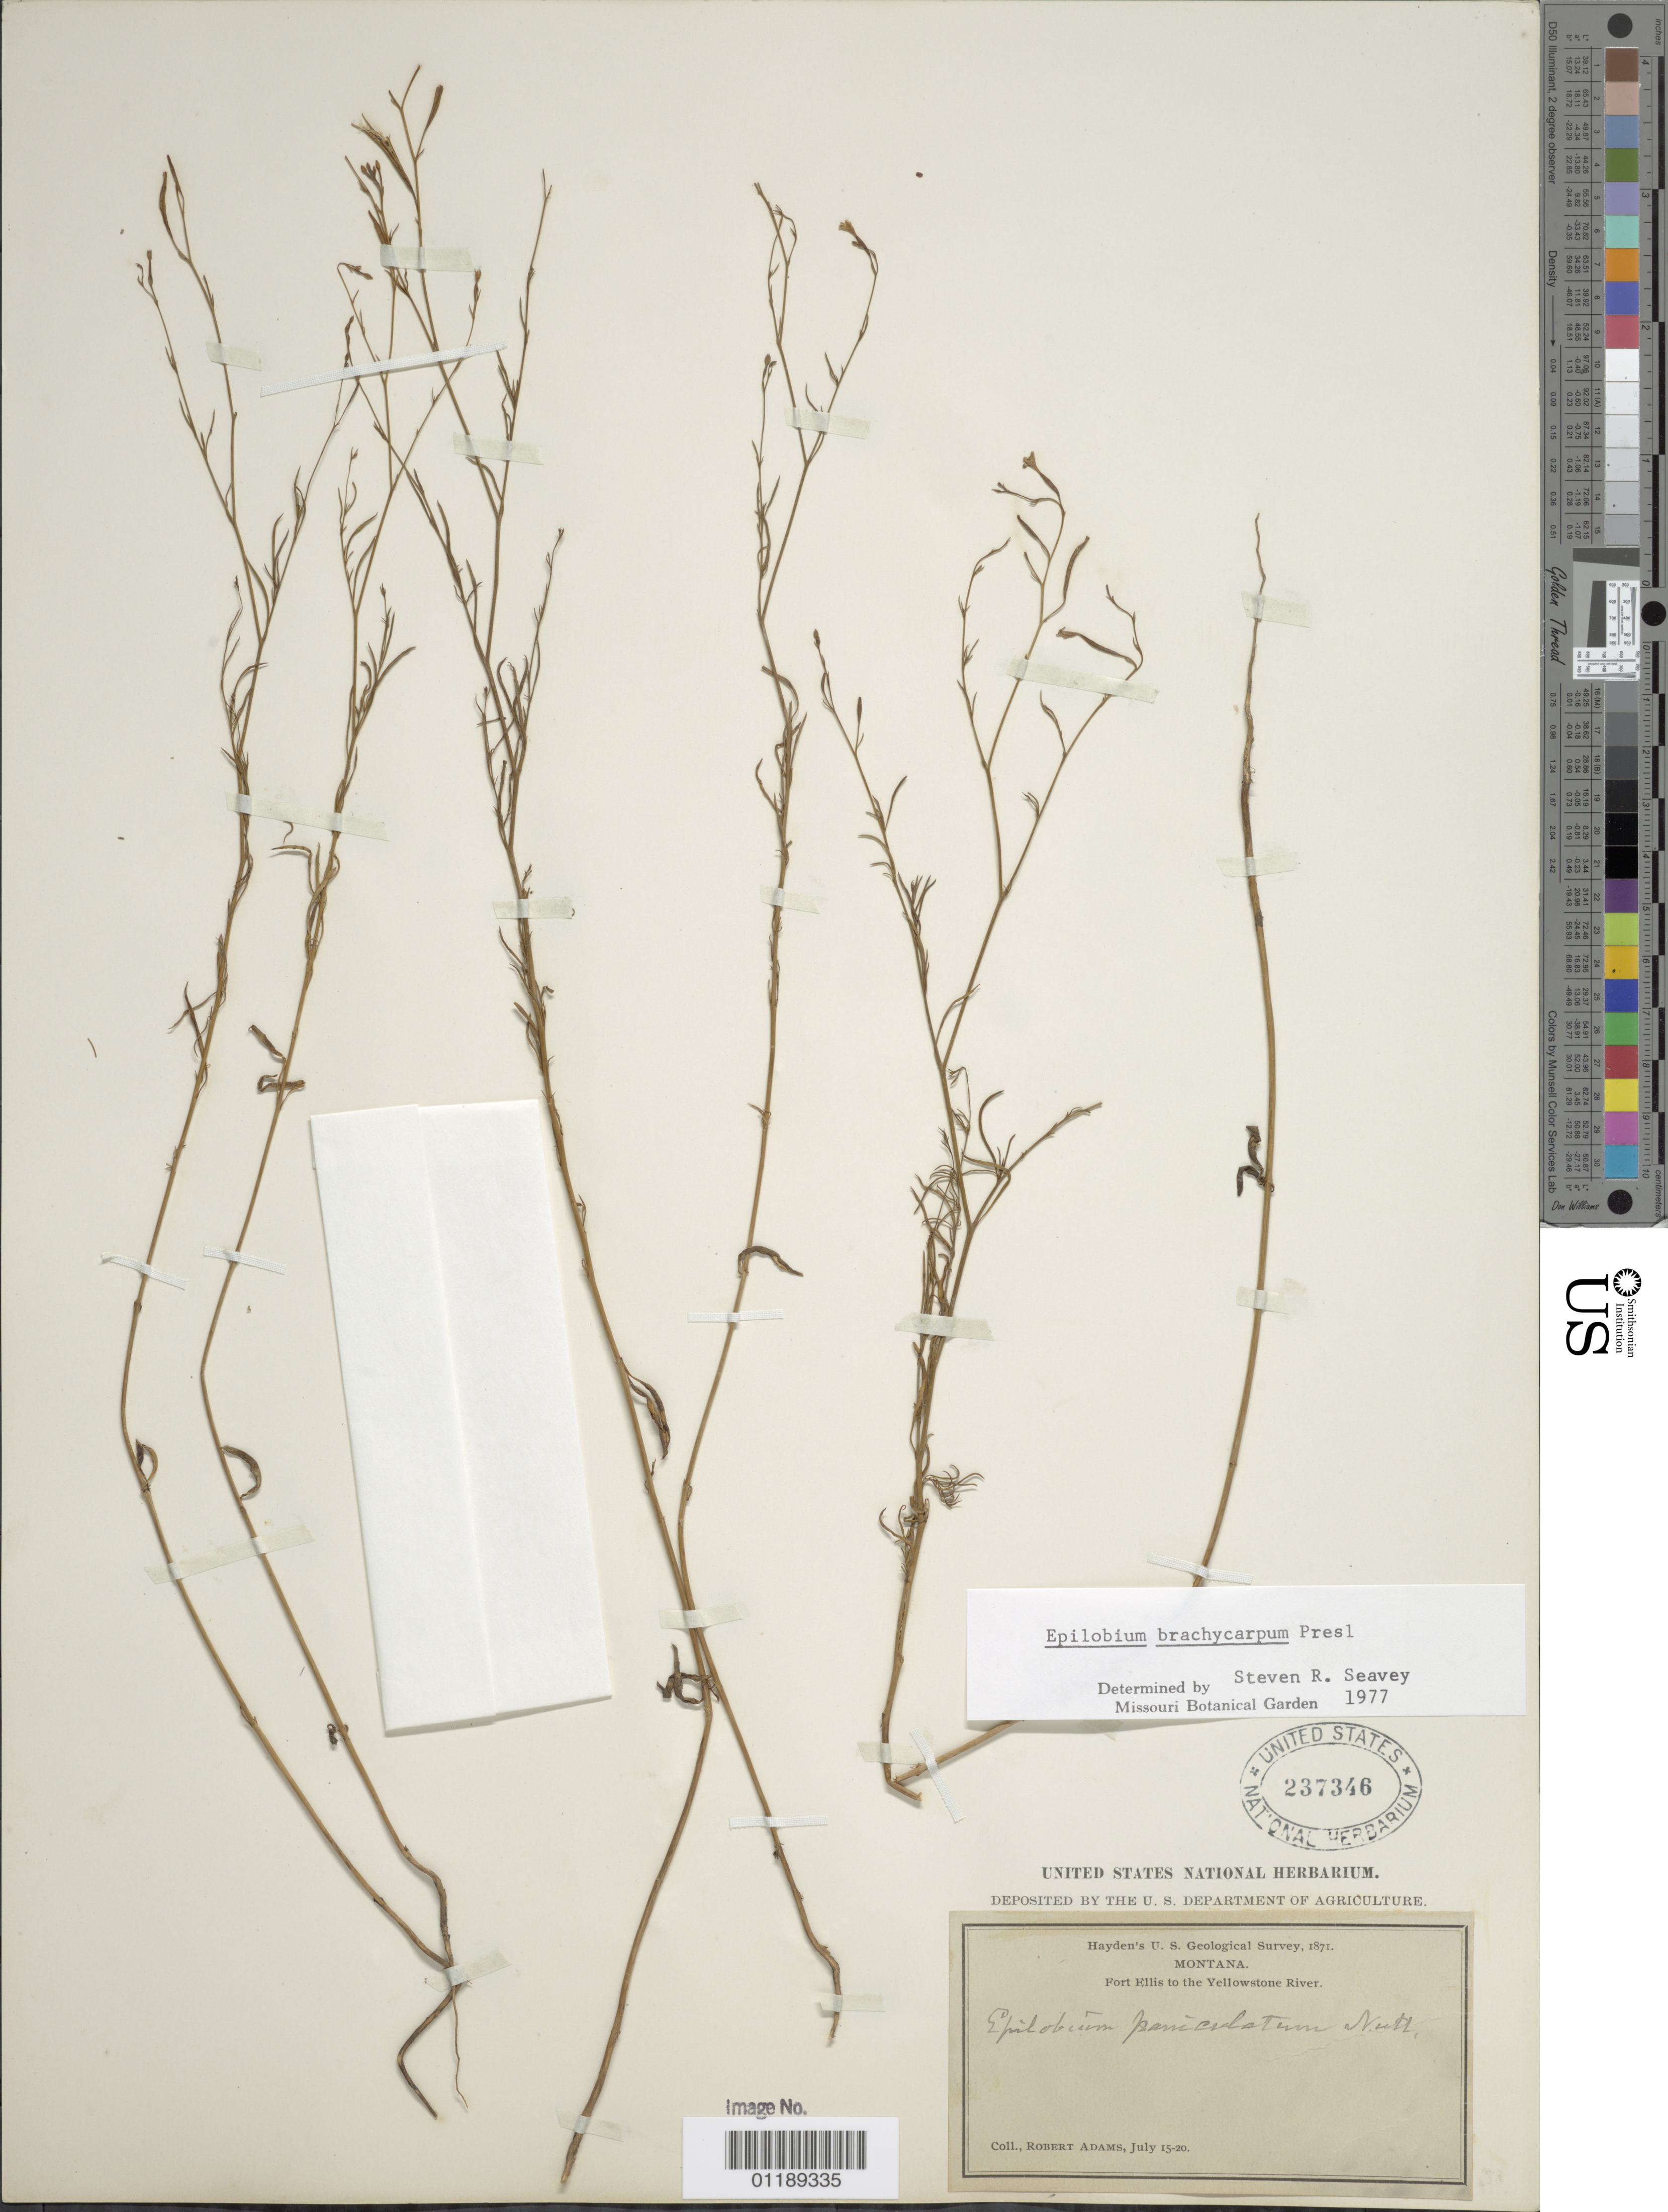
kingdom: Plantae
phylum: Tracheophyta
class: Magnoliopsida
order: Myrtales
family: Onagraceae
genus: Epilobium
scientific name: Epilobium brachycarpum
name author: C. Presl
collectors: R. Adams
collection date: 1871-07-15/1871-07-20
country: United States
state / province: Montana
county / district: Gallatin / Park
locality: Fort Ellis to the Yellowstone River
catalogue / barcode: US 237346